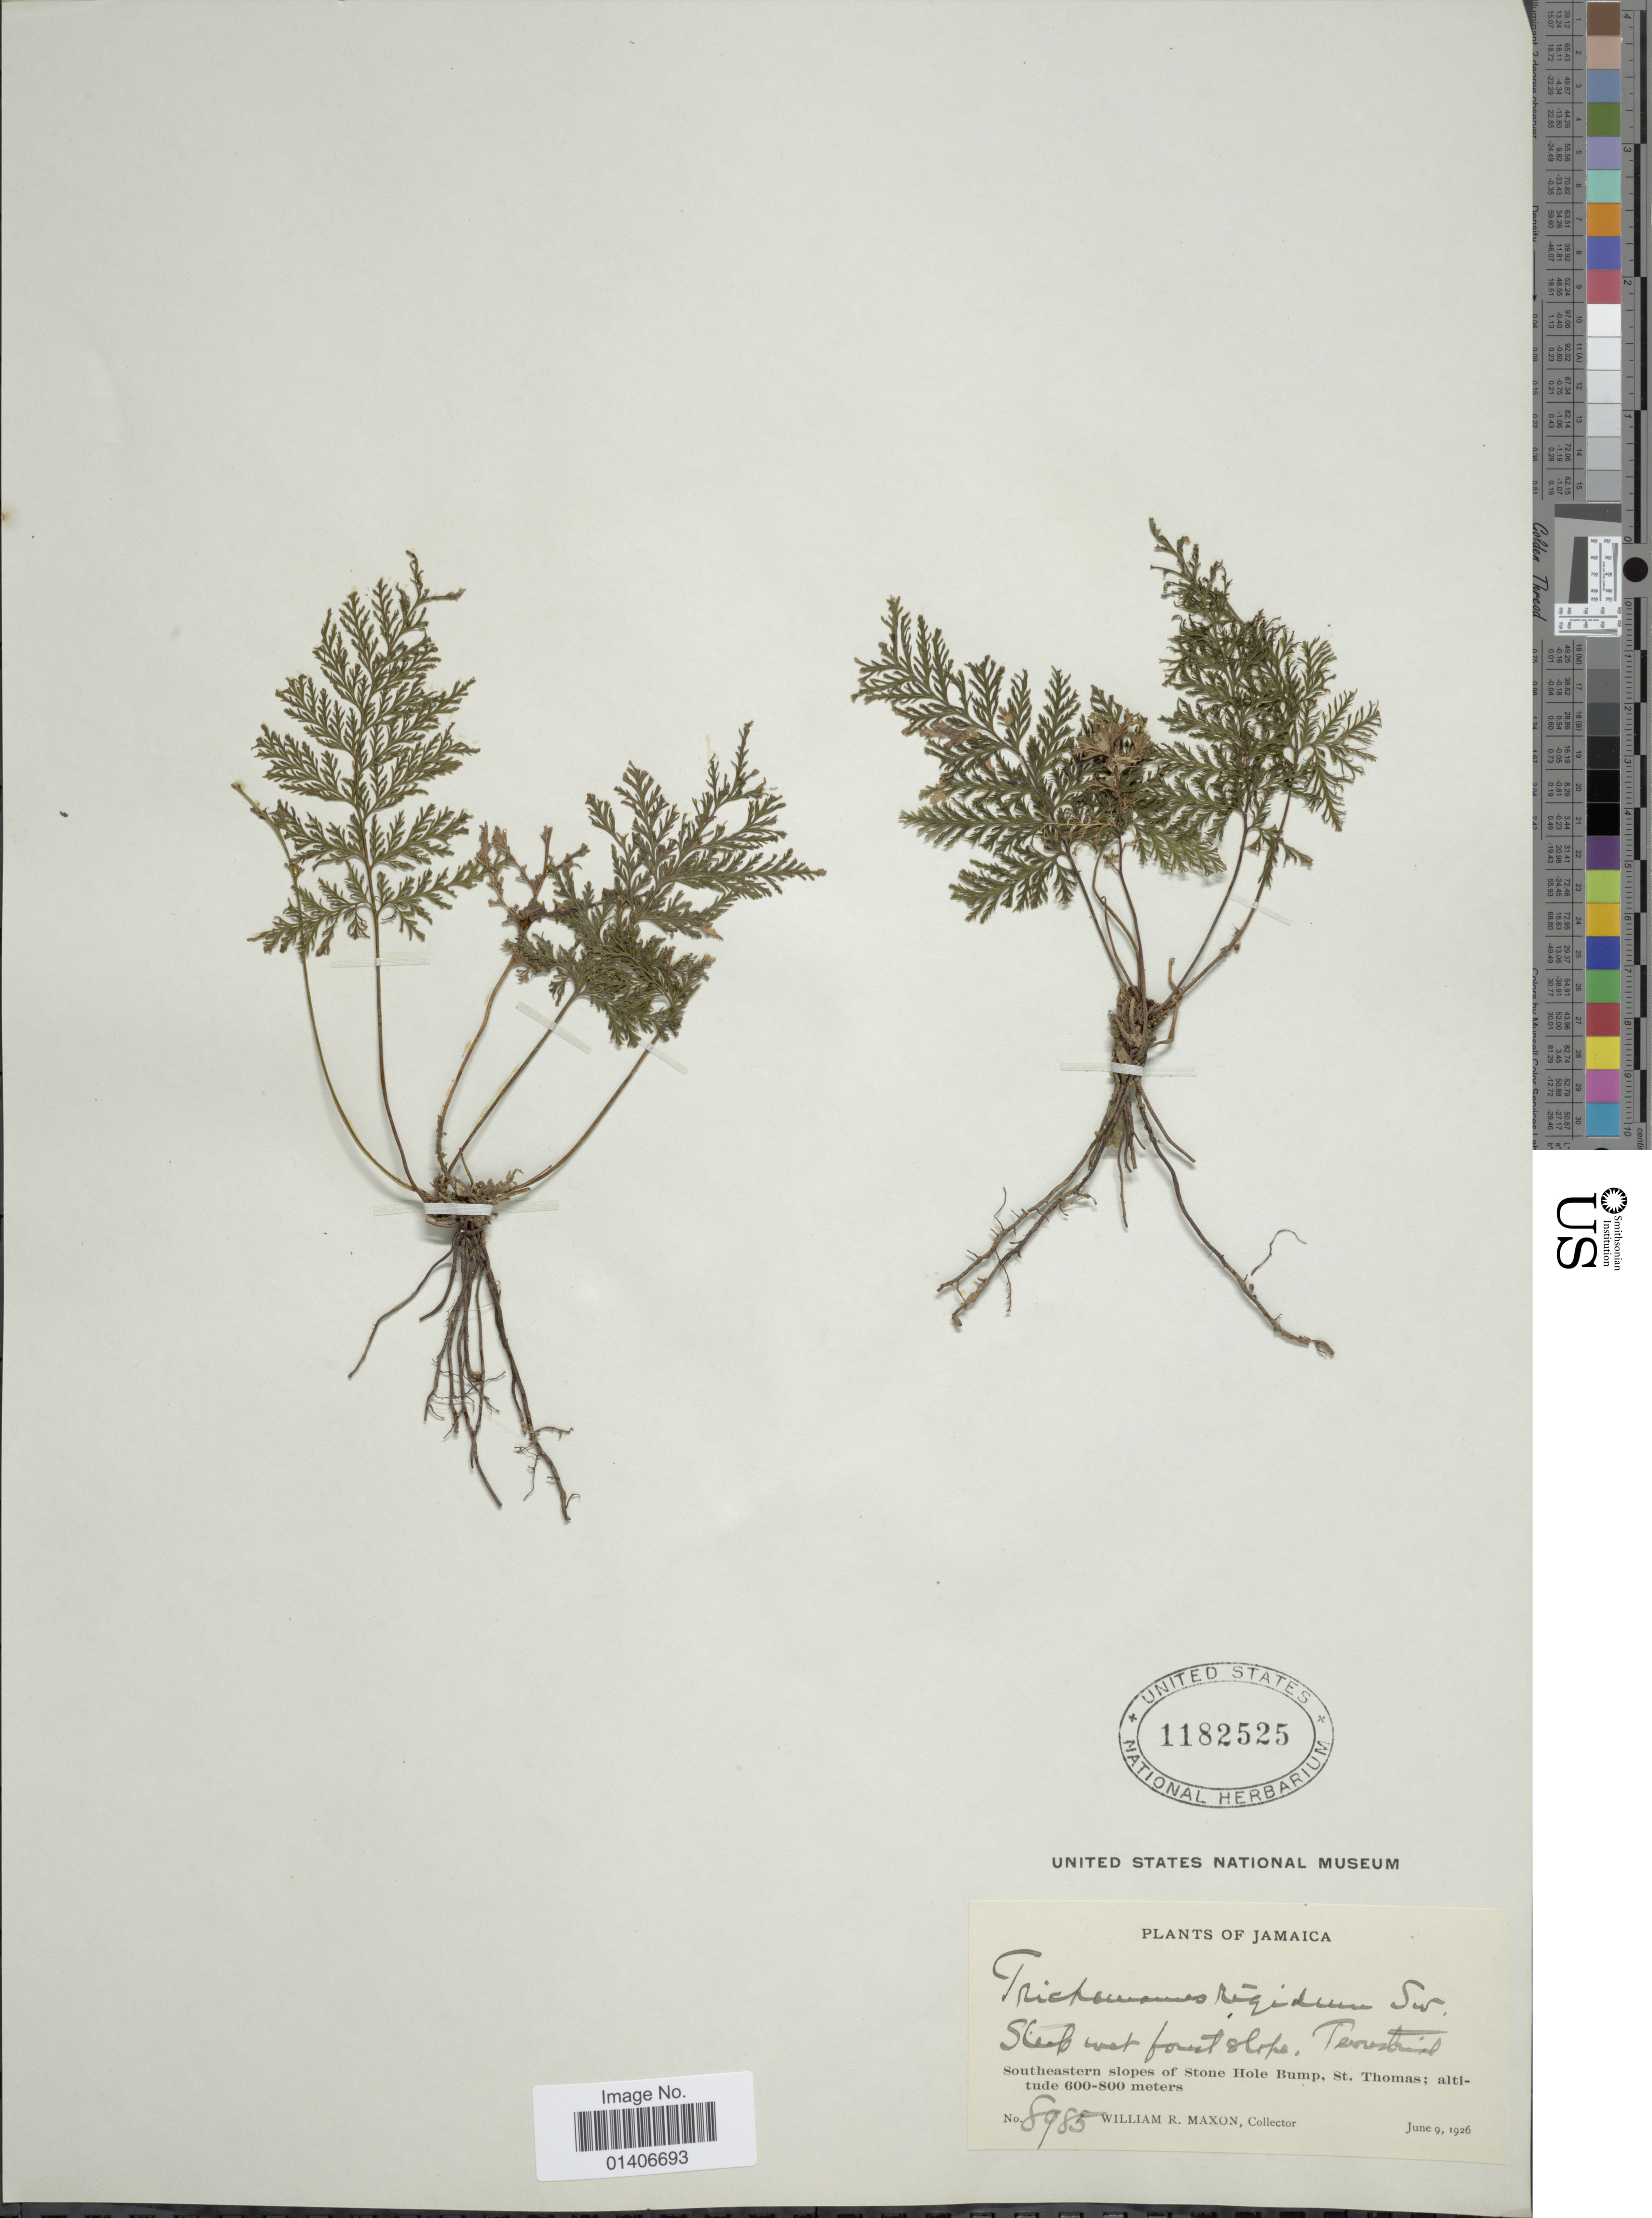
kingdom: Plantae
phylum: Tracheophyta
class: Polypodiopsida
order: Hymenophyllales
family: Hymenophyllaceae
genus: Abrodictyum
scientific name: Abrodictyum rigidum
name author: (Sw.) Ebihara & Dubuisson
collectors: W. R. Maxon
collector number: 8985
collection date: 1926-06-09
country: Jamaica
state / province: Saint Thomas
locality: Southeastern slopes Stone Hole Bump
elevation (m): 600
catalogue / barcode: US 1182525